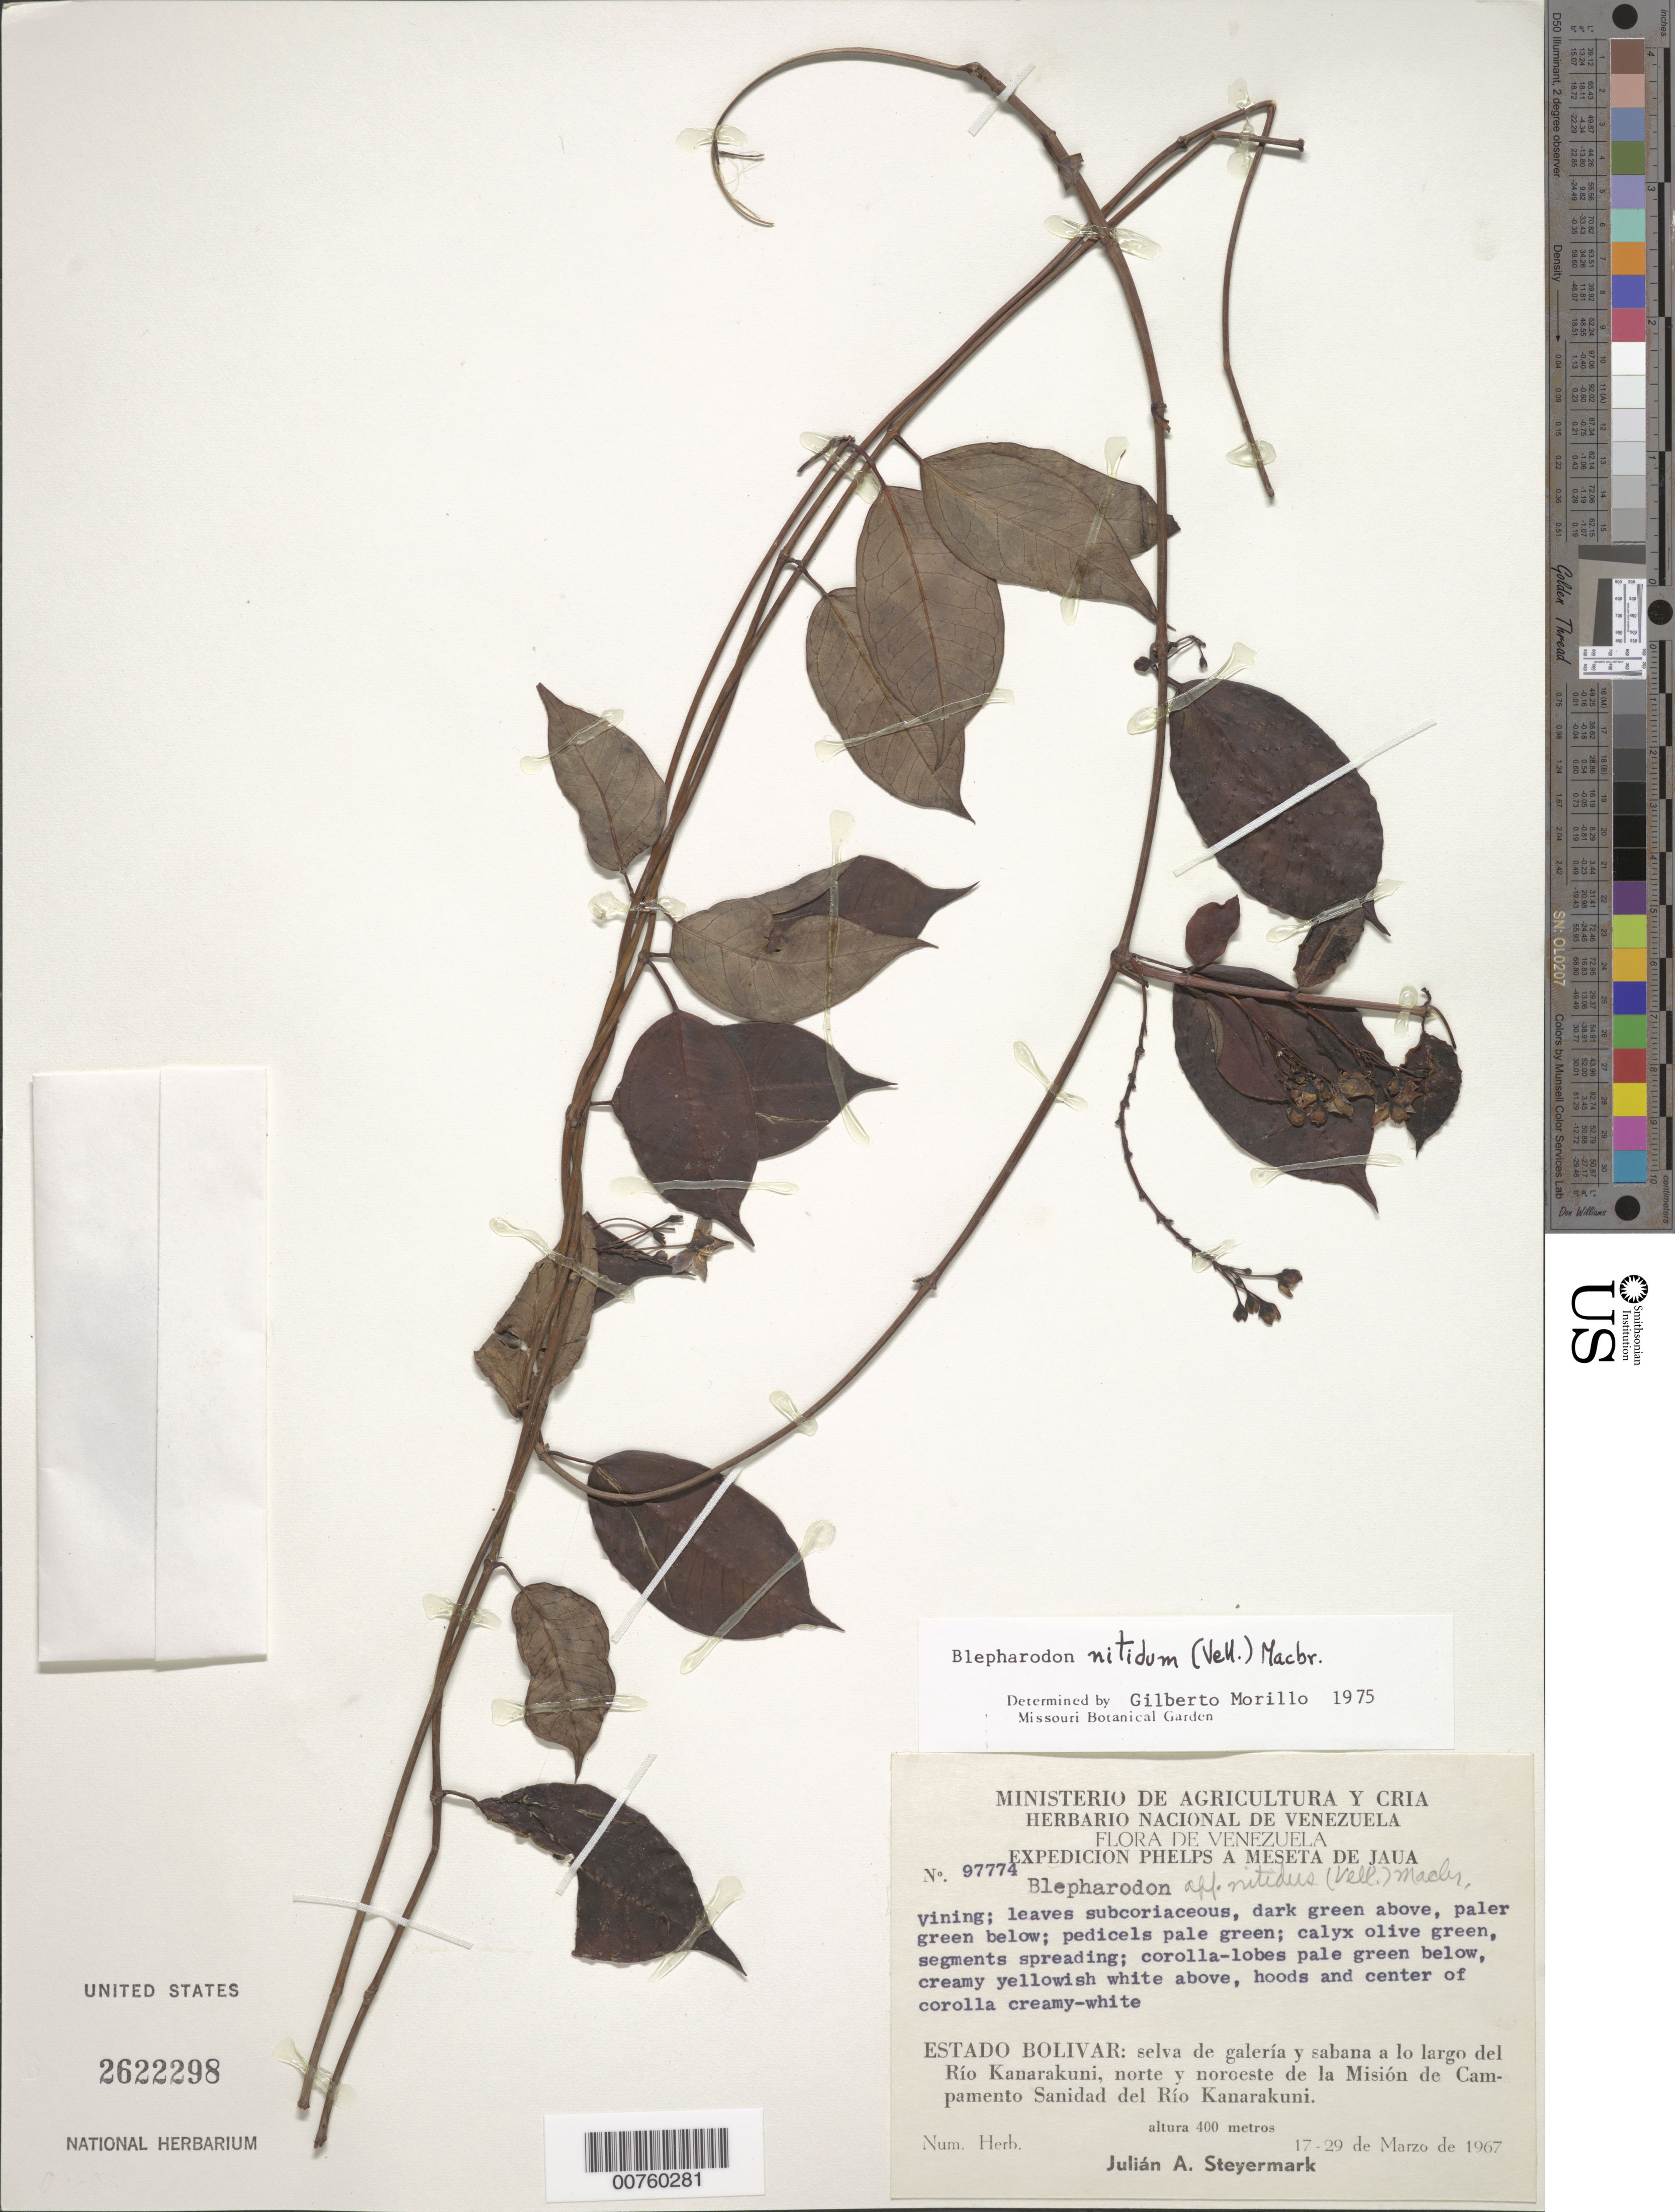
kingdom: Plantae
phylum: Tracheophyta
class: Magnoliopsida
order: Gentianales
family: Apocynaceae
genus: Blepharodon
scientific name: Blepharodon nitidus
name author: (Vell.) J.F. Macbr.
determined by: Morillo, G. N.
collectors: J. Steyermark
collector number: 97774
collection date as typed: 17-Mar-67 to 29-Mar-67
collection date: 1967-03-17/1967-03-29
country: Venezuela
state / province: Bolívar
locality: Río Kanarakuni, N and NW of Mision de Campamento Sanidad del Río Kanarakuni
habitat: Gallery forest and savanna along river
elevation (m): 400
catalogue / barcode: US 2622298